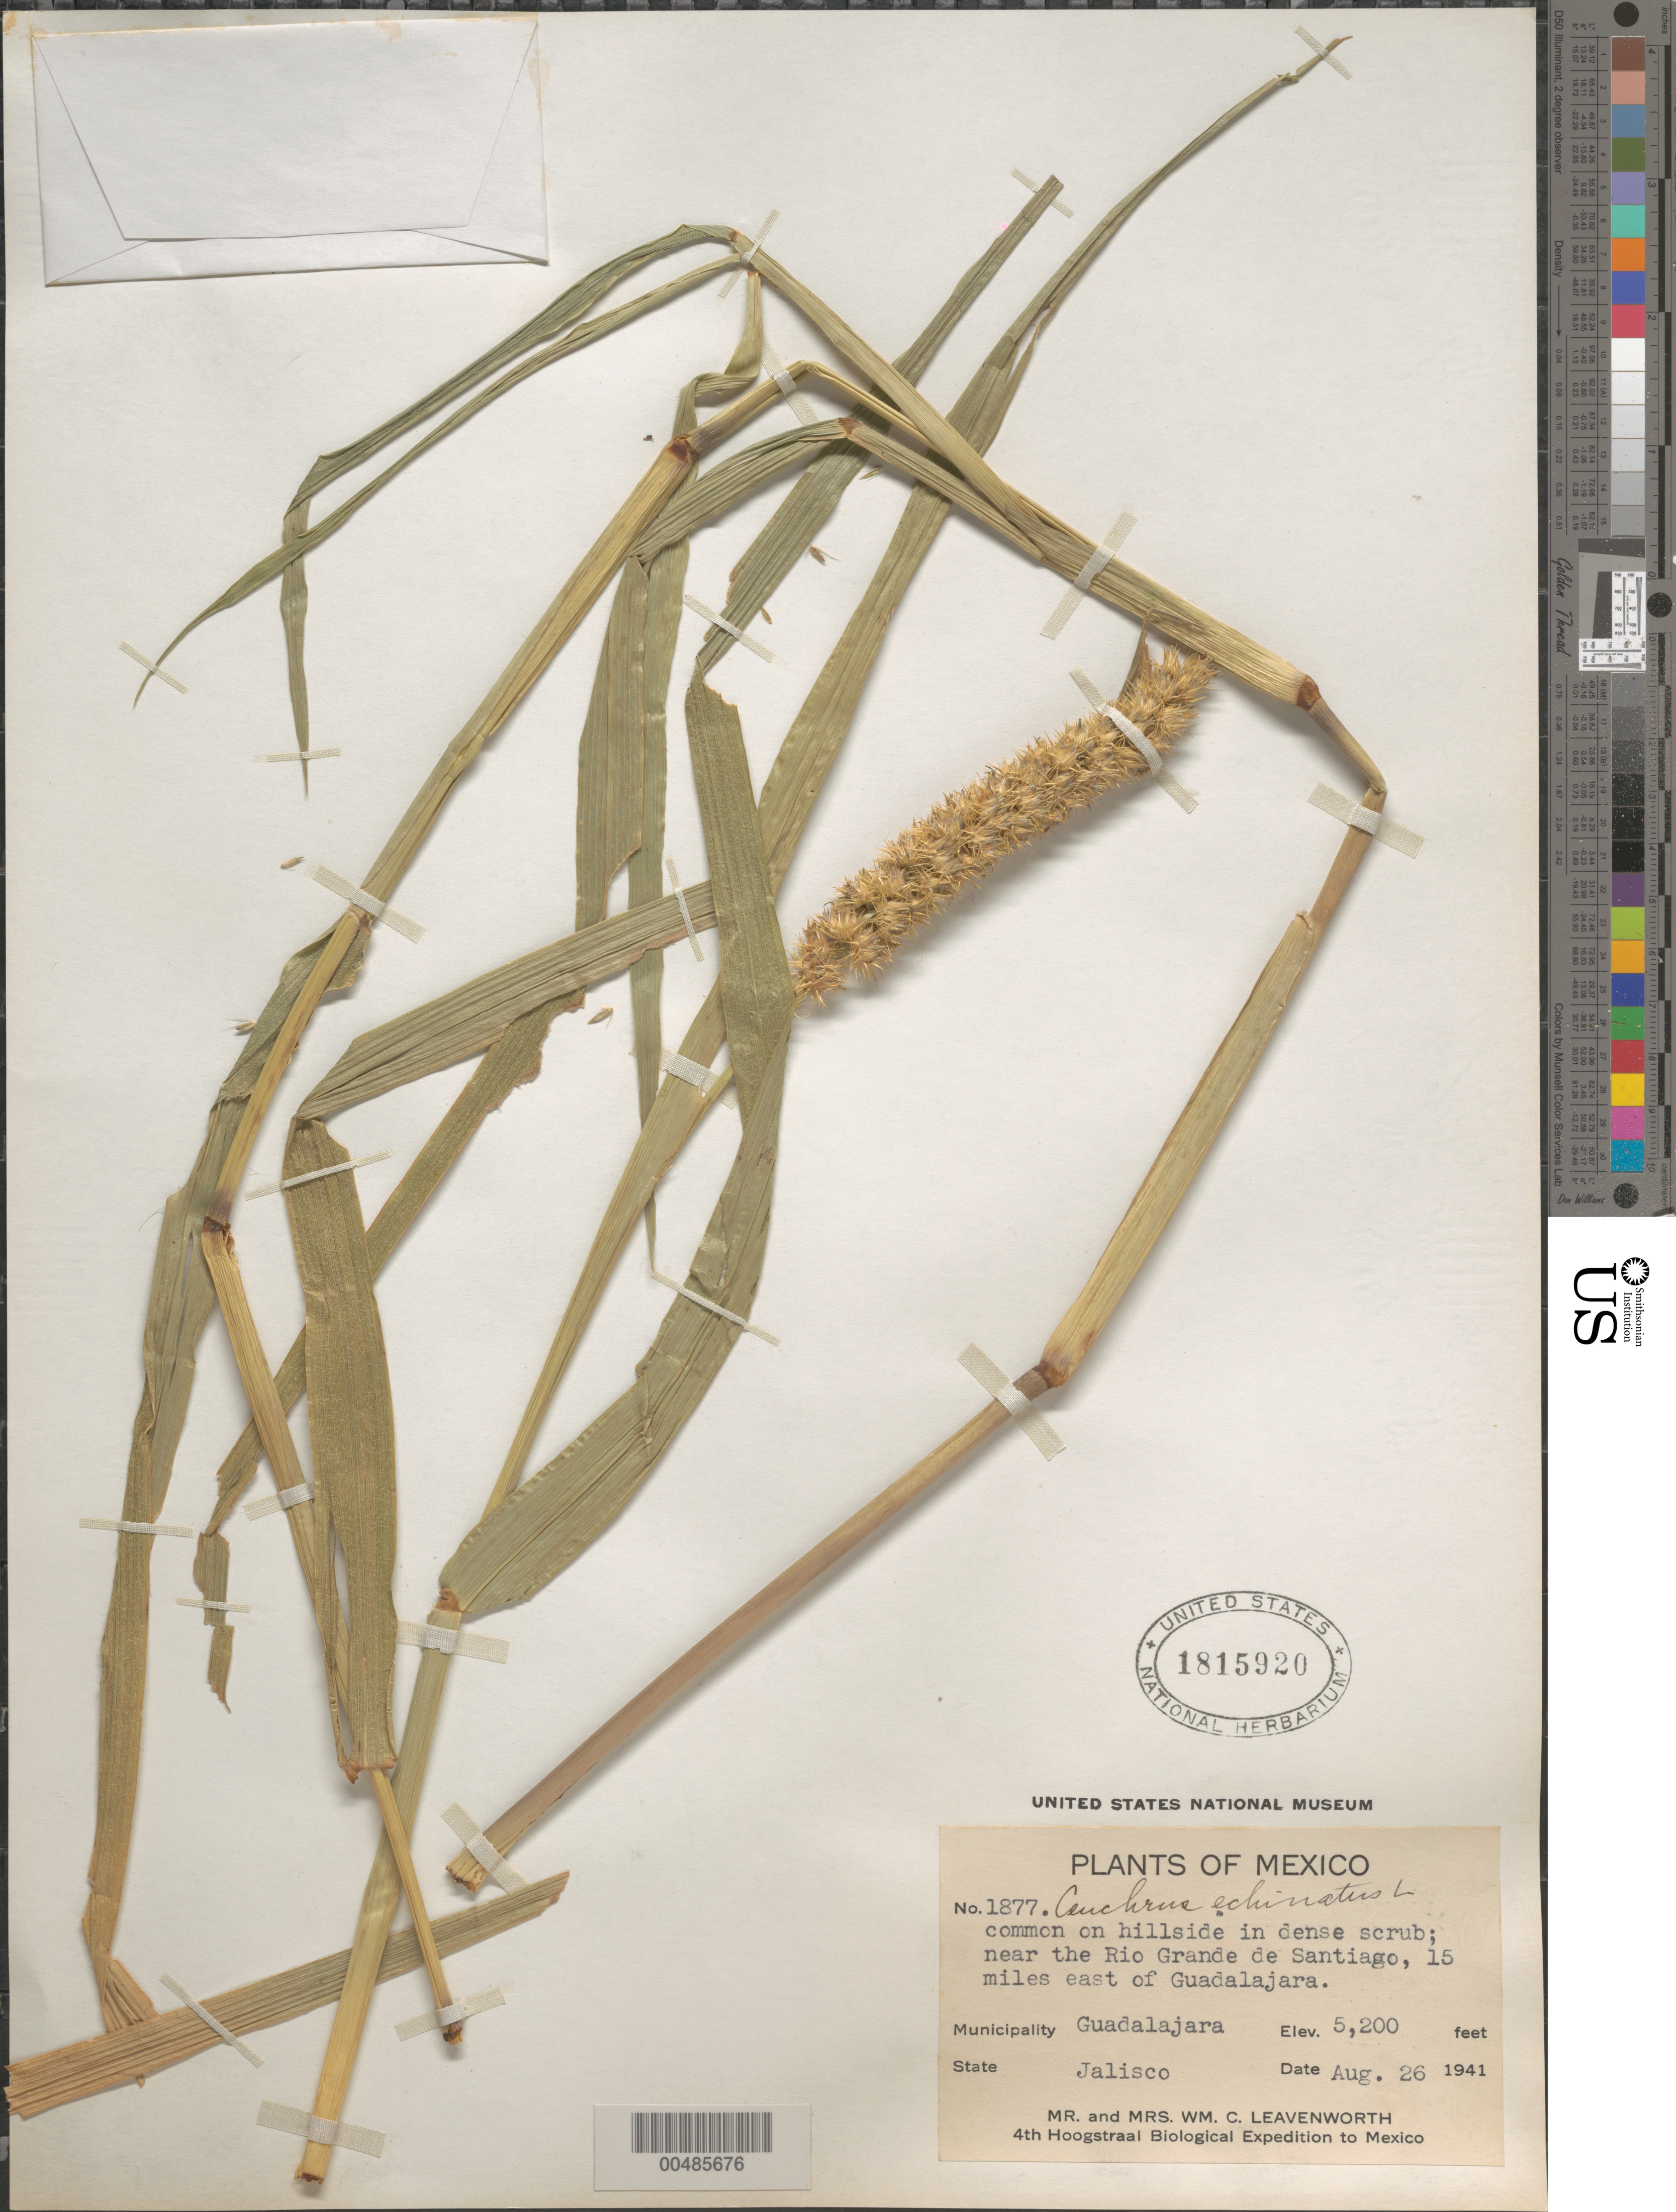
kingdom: Plantae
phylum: Tracheophyta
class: Liliopsida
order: Poales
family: Poaceae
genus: Cenchrus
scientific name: Cenchrus echinatus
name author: L.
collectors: W. C. Leavenworth & -. Leavenworth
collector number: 1877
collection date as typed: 26 Aug 1941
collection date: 1941-08-26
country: Mexico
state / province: Jalisco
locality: Near the Rio Grande de Santiago, 15 mi E of Guadalajara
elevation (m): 1585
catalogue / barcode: US 1815920